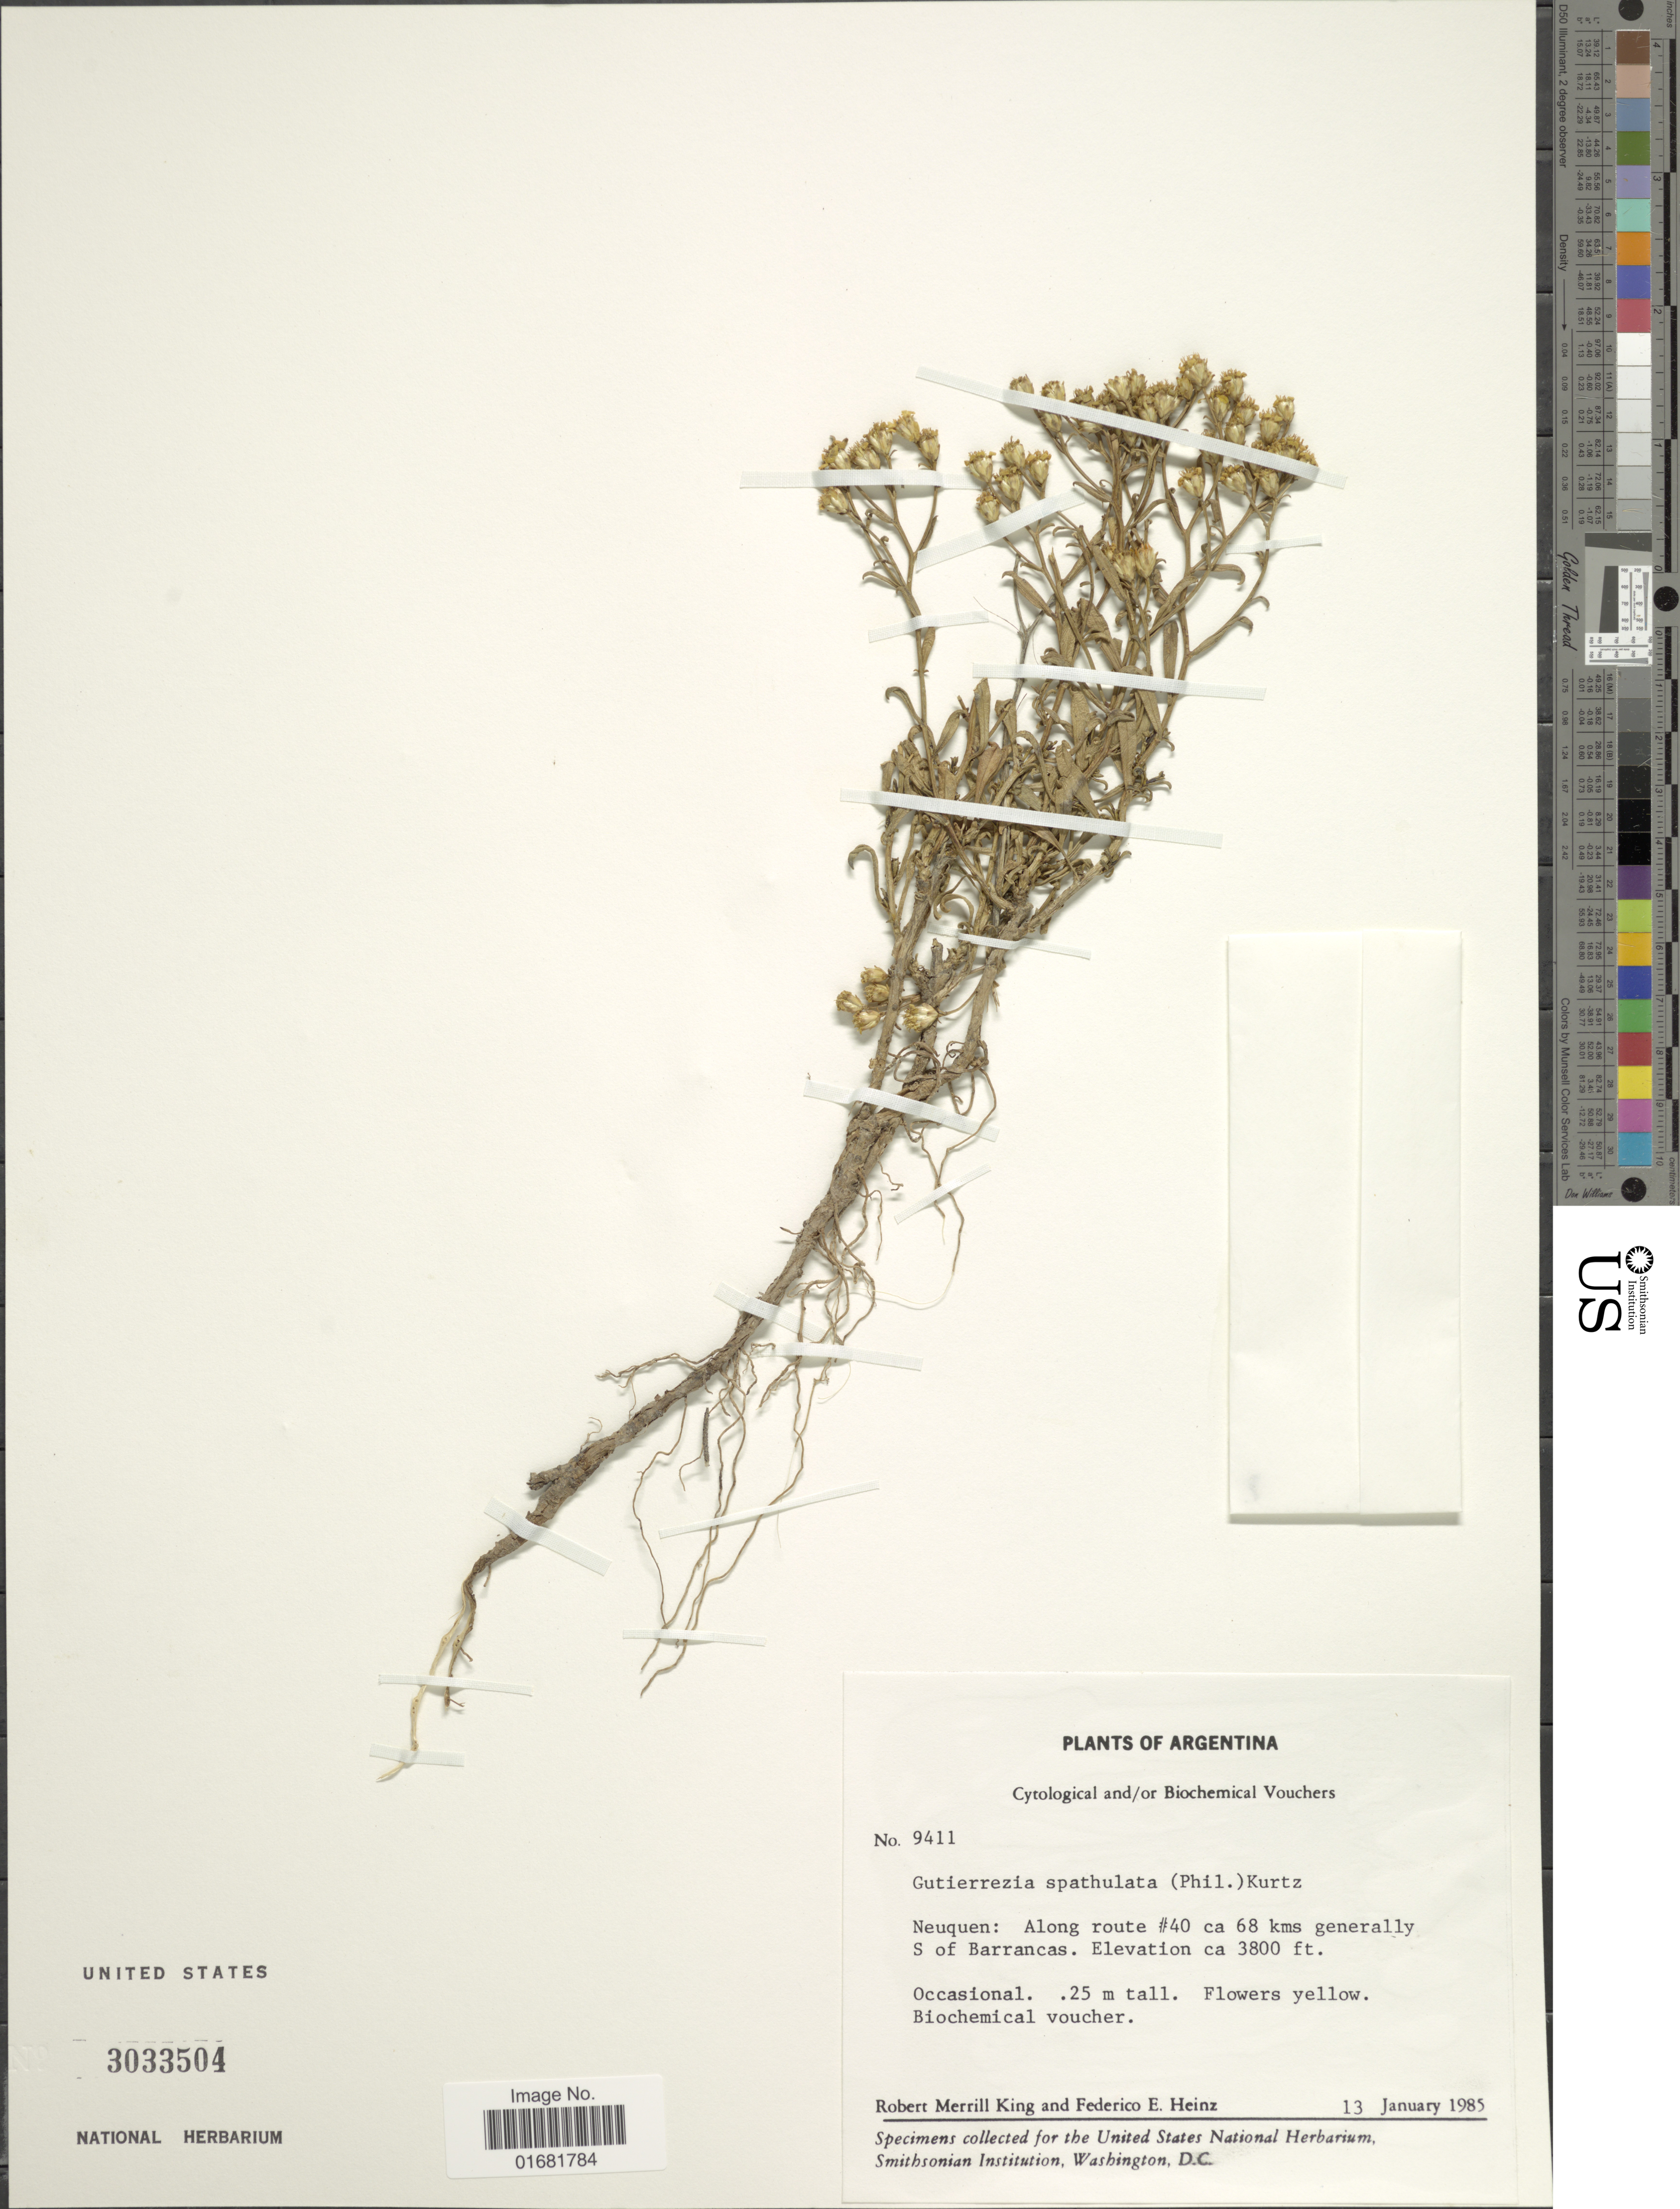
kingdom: Plantae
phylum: Tracheophyta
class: Magnoliopsida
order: Asterales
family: Asteraceae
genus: Gutierrezia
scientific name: Gutierrezia spathulata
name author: (Phil.) Kurtz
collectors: R. M. King & F. Heinz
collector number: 9411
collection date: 1985-01-13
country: Argentina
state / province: Neuquen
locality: Along route # 40 ca 68 kms generally S of Barrancas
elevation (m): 1158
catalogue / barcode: US 3033504